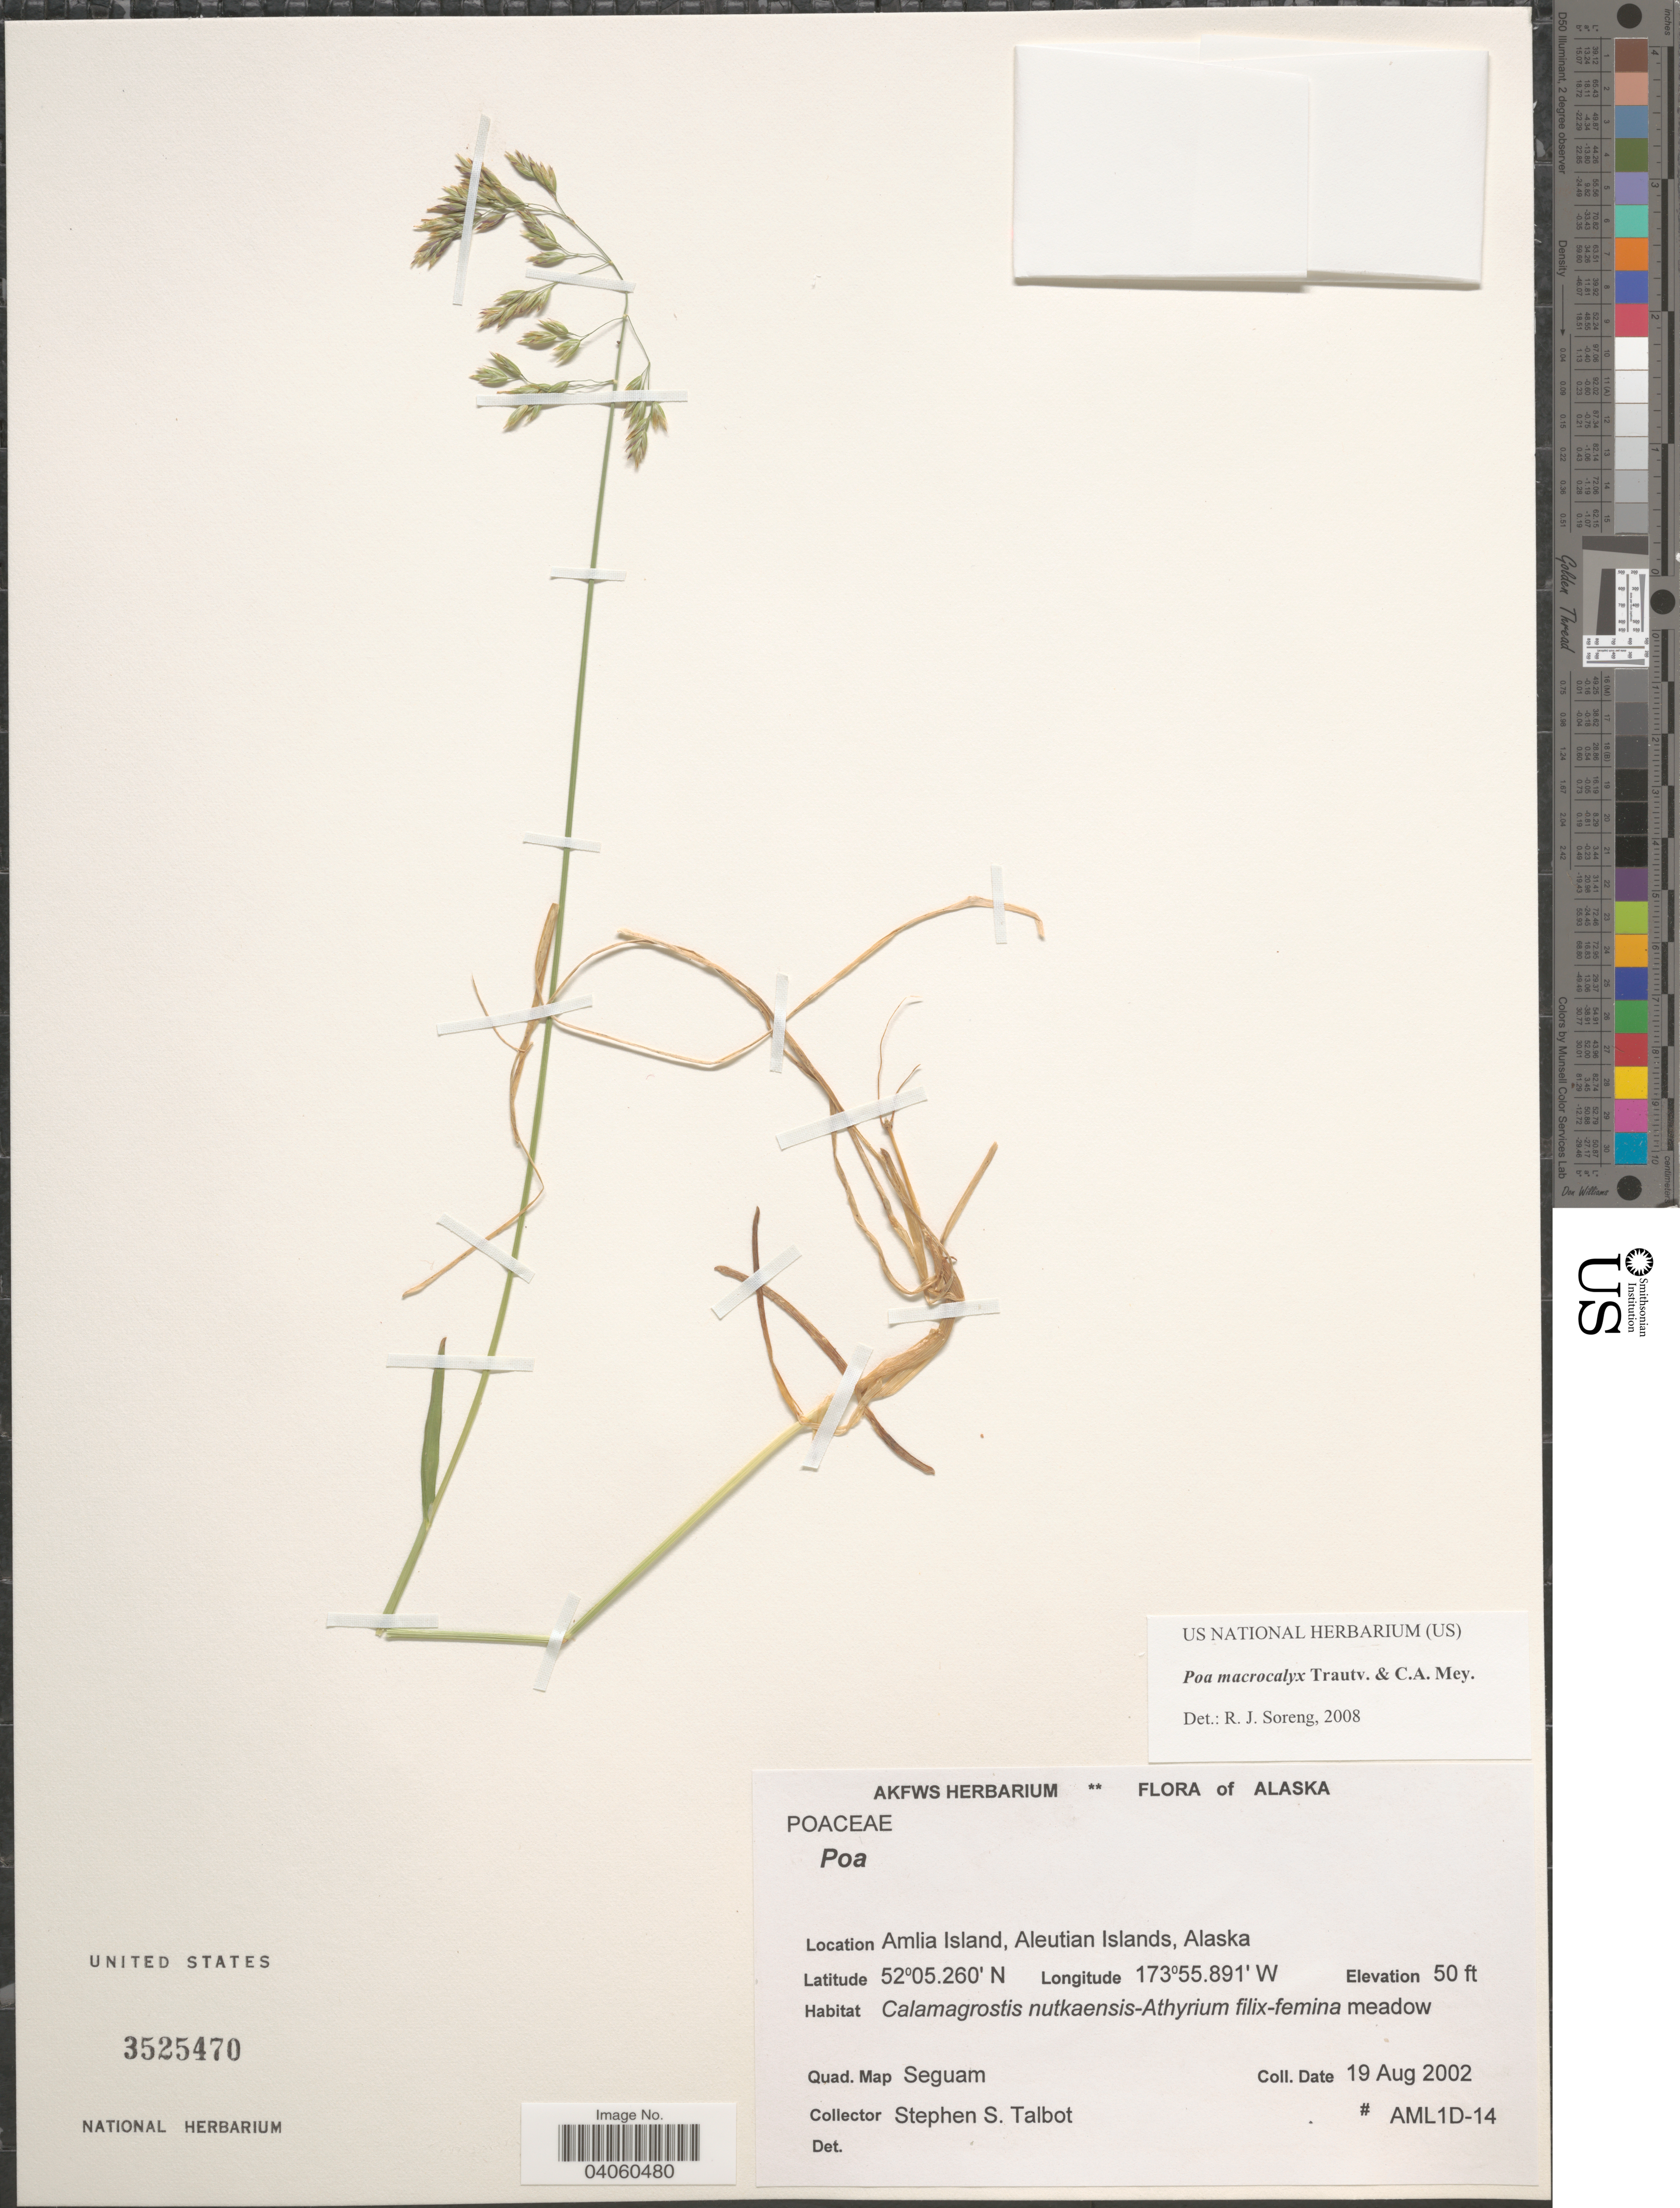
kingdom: Plantae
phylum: Tracheophyta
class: Liliopsida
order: Poales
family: Poaceae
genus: Poa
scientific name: Poa macrocalyx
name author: Trautv. & C.A. Mey.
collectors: S. S. Talbot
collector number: AML1D-14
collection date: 2002-08-19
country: United States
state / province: Alaska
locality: Amlia Island, Aleutian Islands. Quad. Map Seguam.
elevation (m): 15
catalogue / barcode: US 3525470